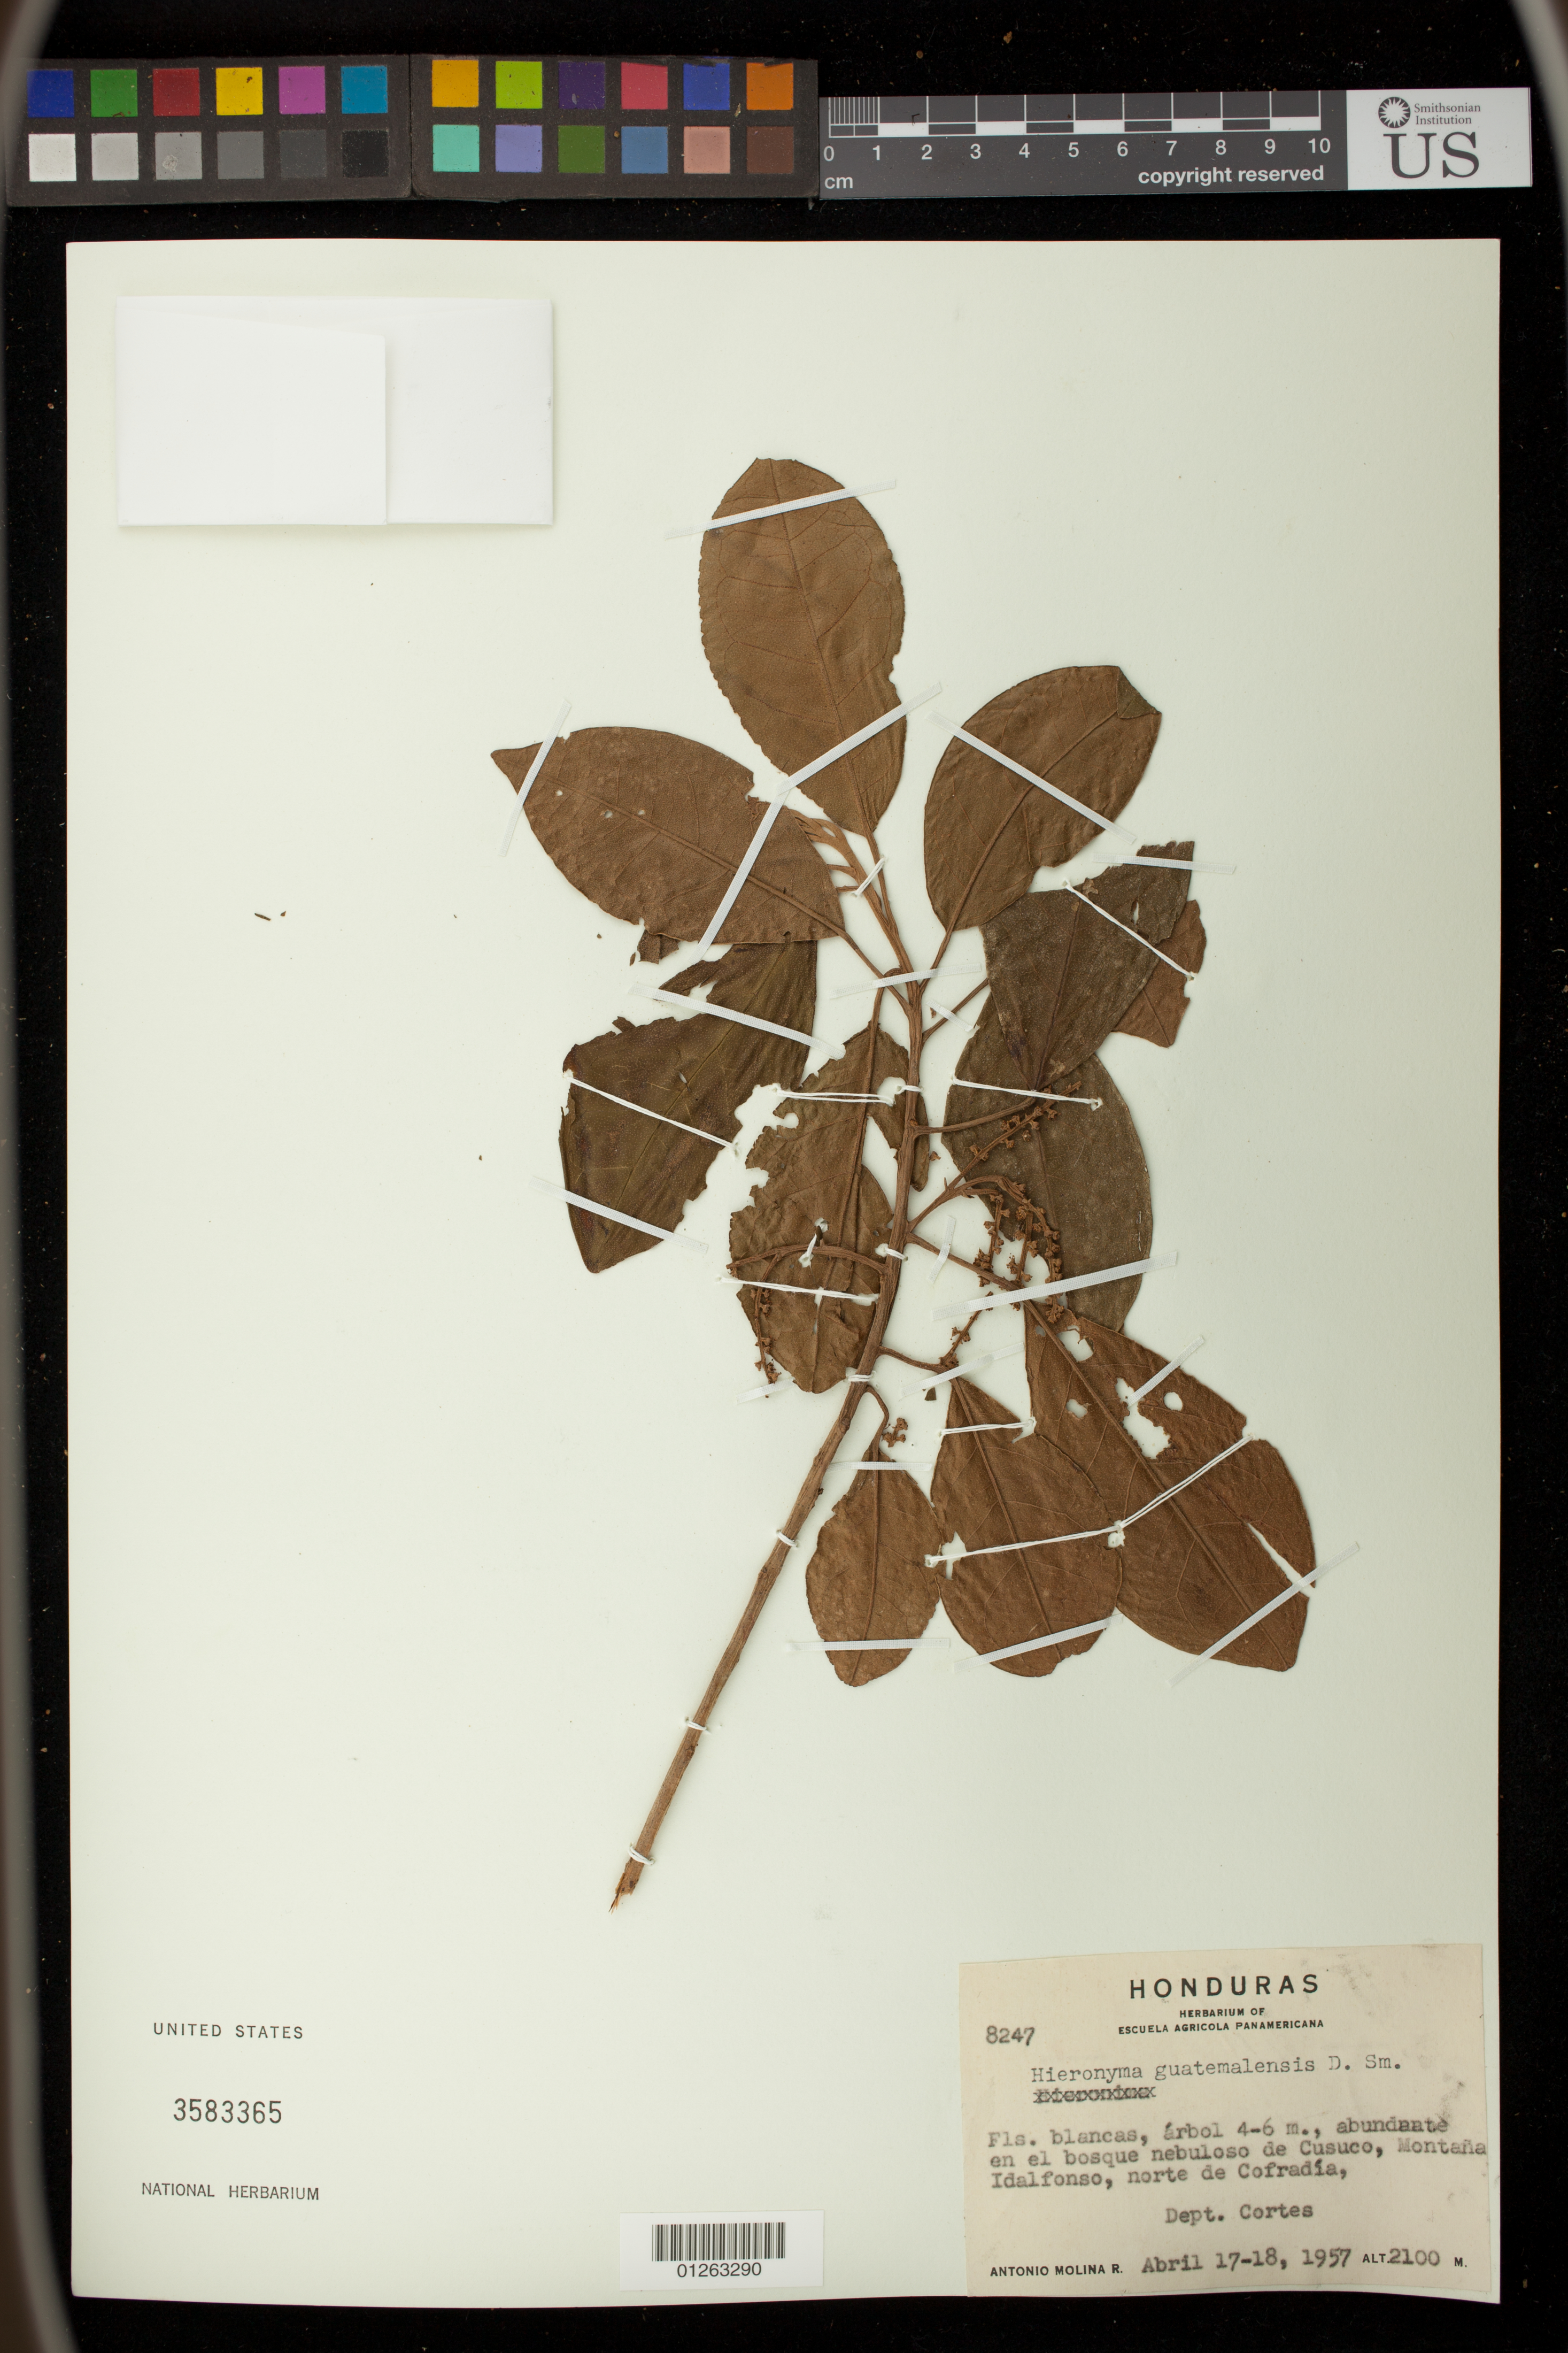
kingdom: Plantae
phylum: Tracheophyta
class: Magnoliopsida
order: Malpighiales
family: Phyllanthaceae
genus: Hieronyma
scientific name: Hieronyma guatemalensis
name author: Donn. Sm.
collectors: A. Molina R.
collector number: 8247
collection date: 1957-04-17/1957-04-18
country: Honduras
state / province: Cortés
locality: en el bosque nebuloso de Cusuco, Montana Idalfonso, norte de Cofradia, Dept. Cortes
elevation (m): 2104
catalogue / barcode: US 3583365